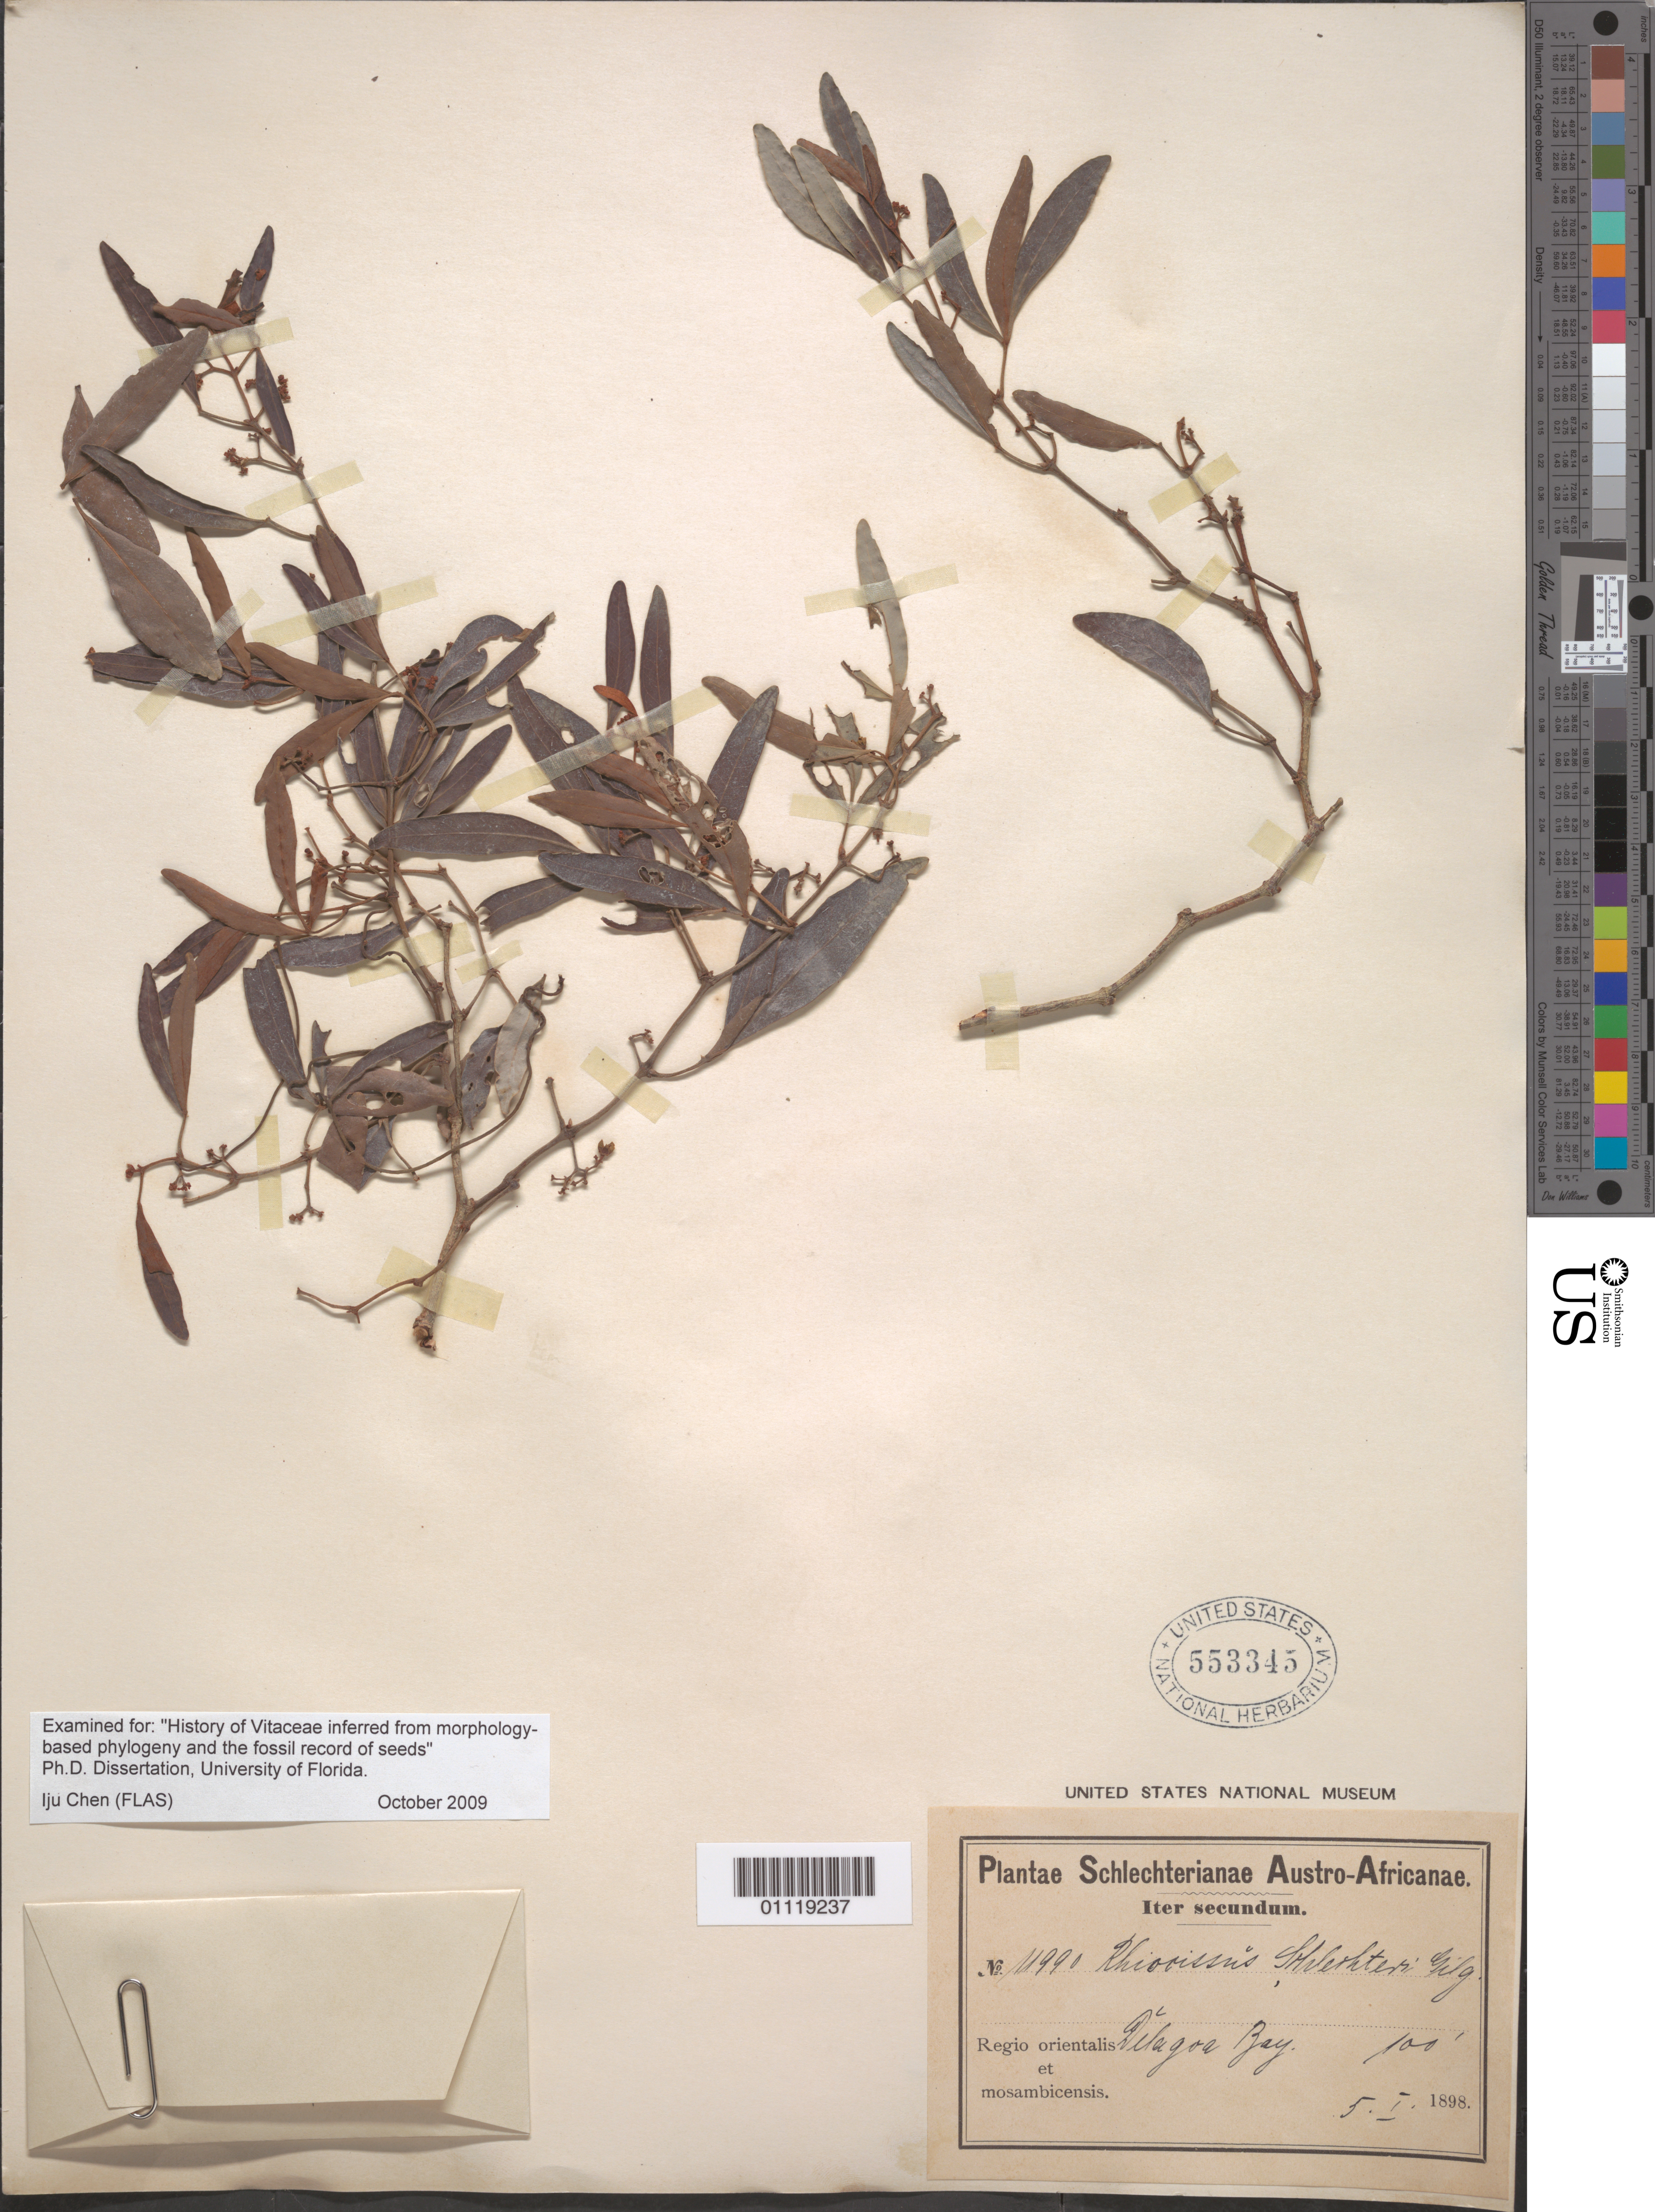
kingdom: Plantae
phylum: Tracheophyta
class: Magnoliopsida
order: Vitales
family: Vitaceae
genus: Rhoicissus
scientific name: Rhoicissus schlechteri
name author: Gilg & M. Brandt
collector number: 11990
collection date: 1898-01-05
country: Mozambique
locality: Delagoa Bay.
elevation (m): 30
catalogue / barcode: US 553345